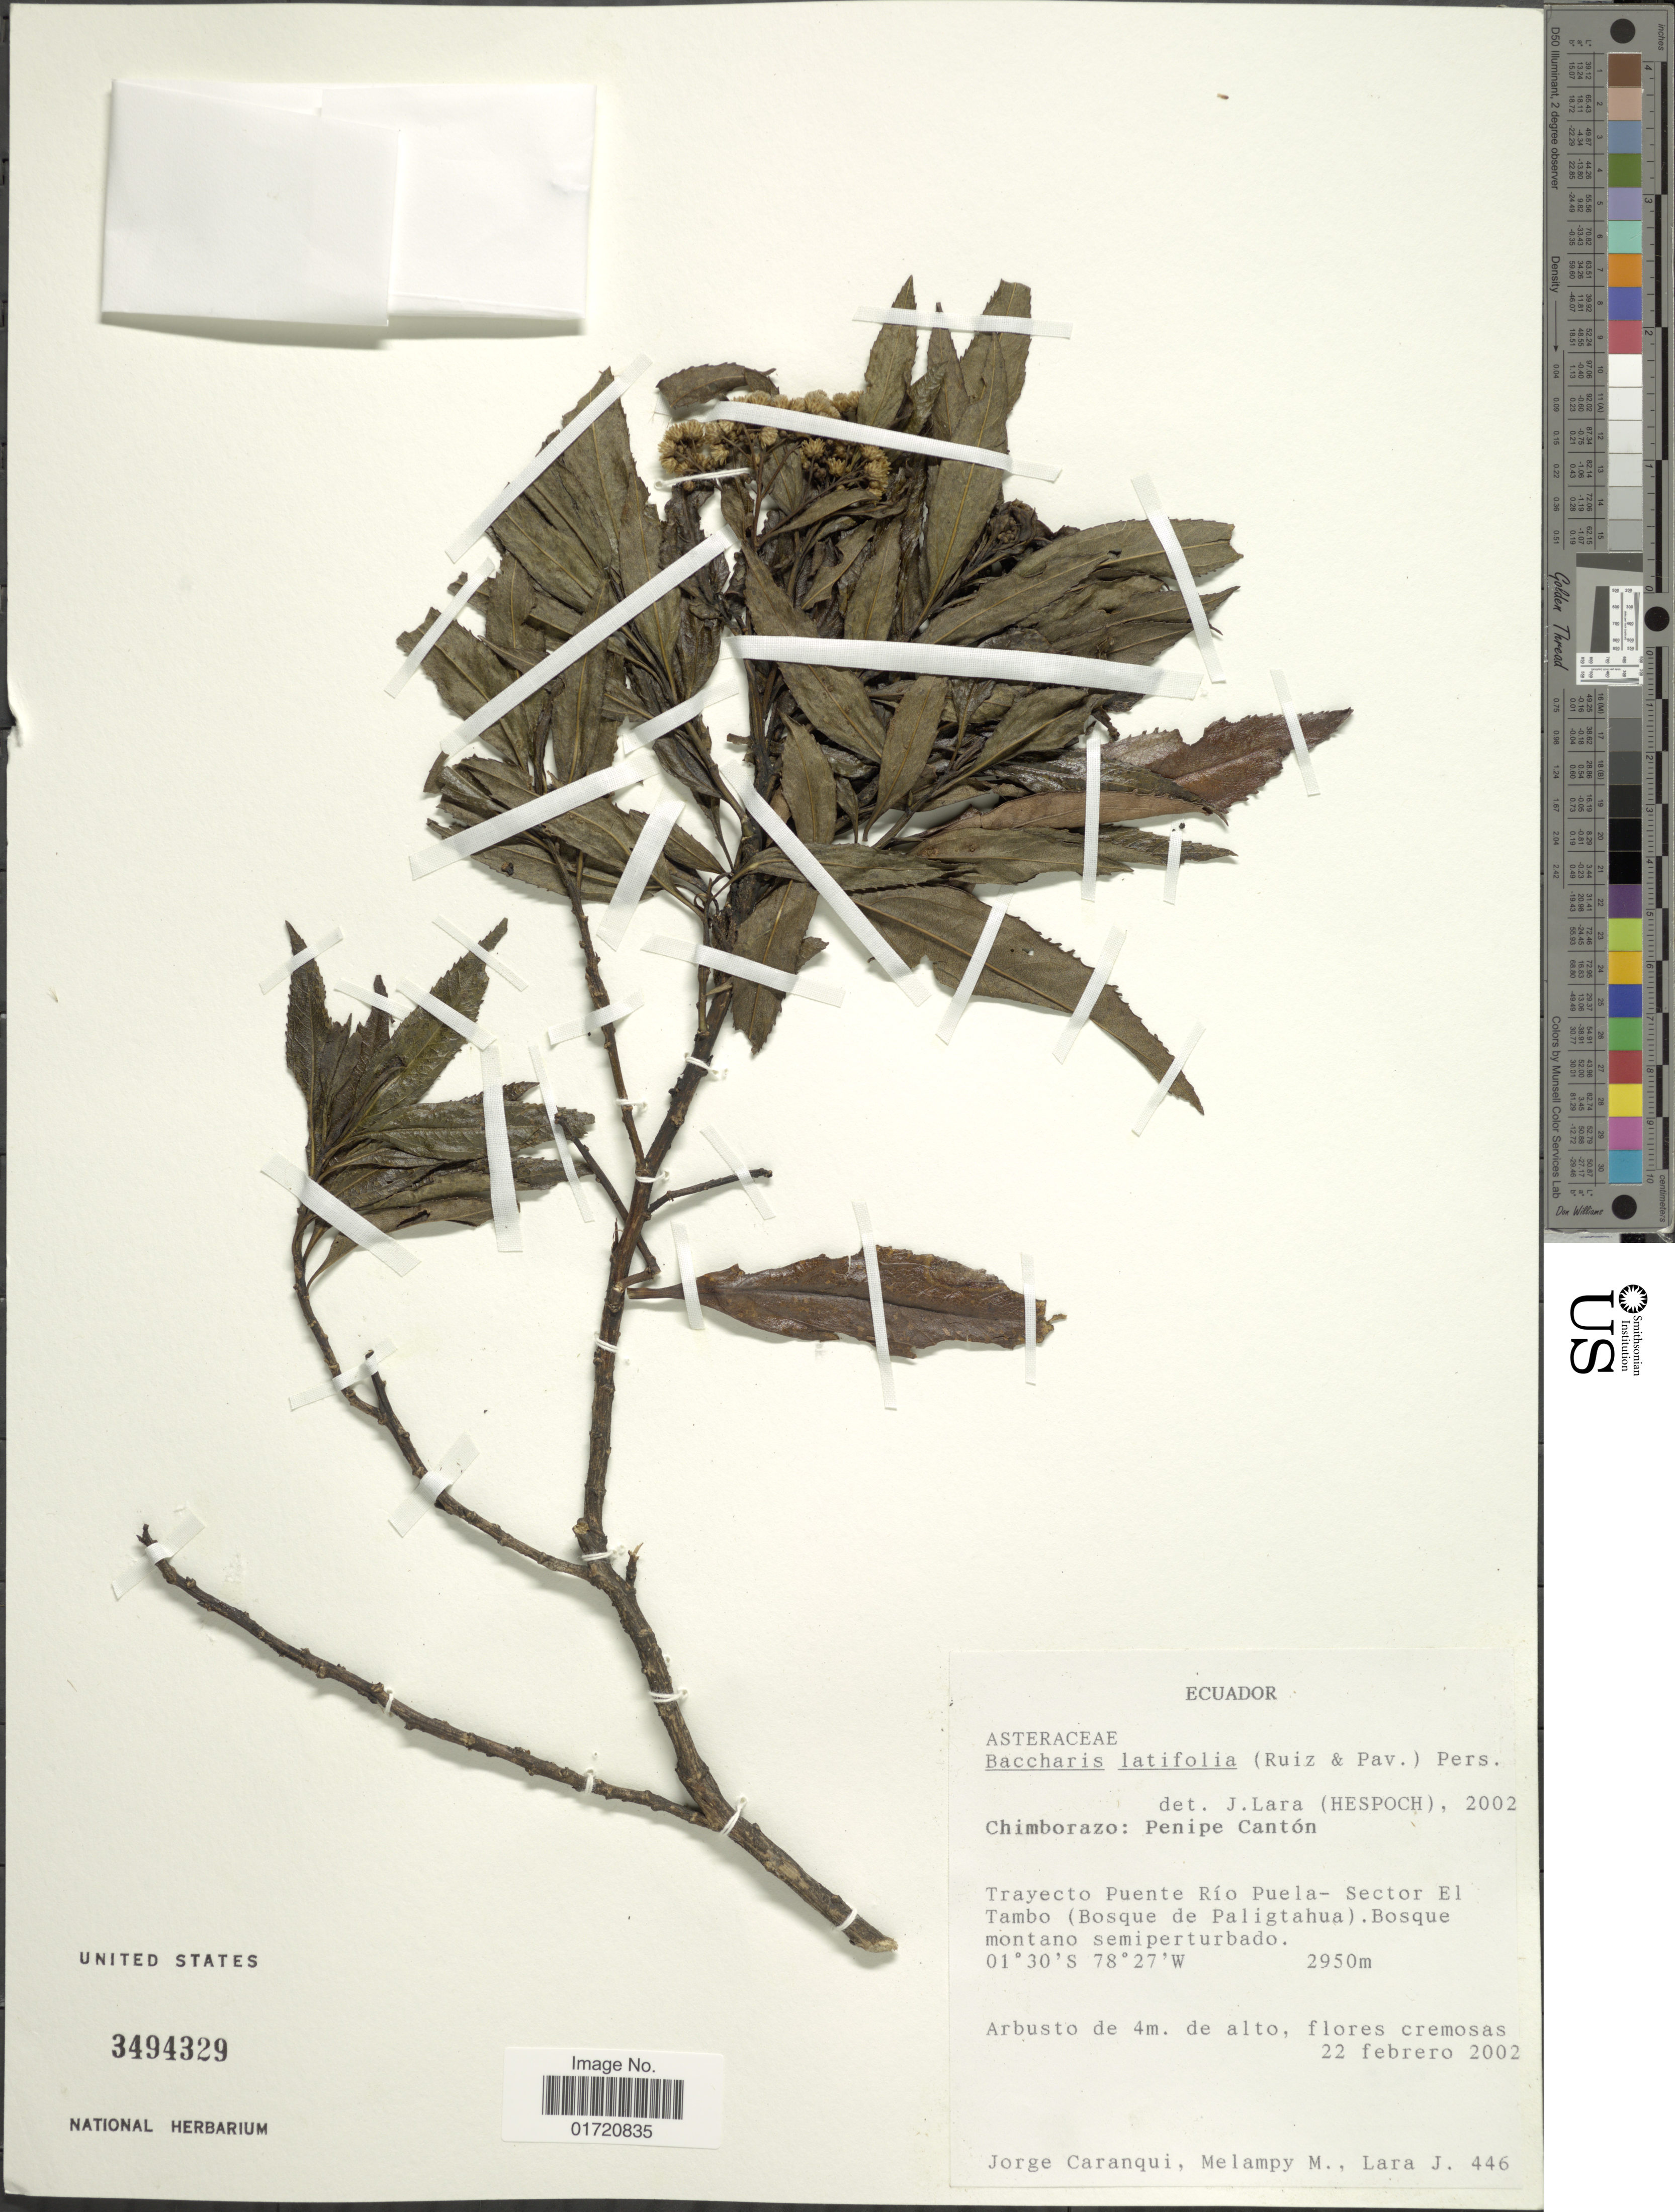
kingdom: Plantae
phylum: Tracheophyta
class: Magnoliopsida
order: Asterales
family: Asteraceae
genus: Baccharis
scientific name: Baccharis latifolia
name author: (Ruiz & Pav.) Pers.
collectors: J. Caranqui, M. Melampy & J. Lara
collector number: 446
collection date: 2002-02-22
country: Ecuador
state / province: Chimborazo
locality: Penipe Canton, Trayecto Puente Rio Puela-Sector El Tambo (Bosque de Paligtahua)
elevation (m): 2950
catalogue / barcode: US 3494329